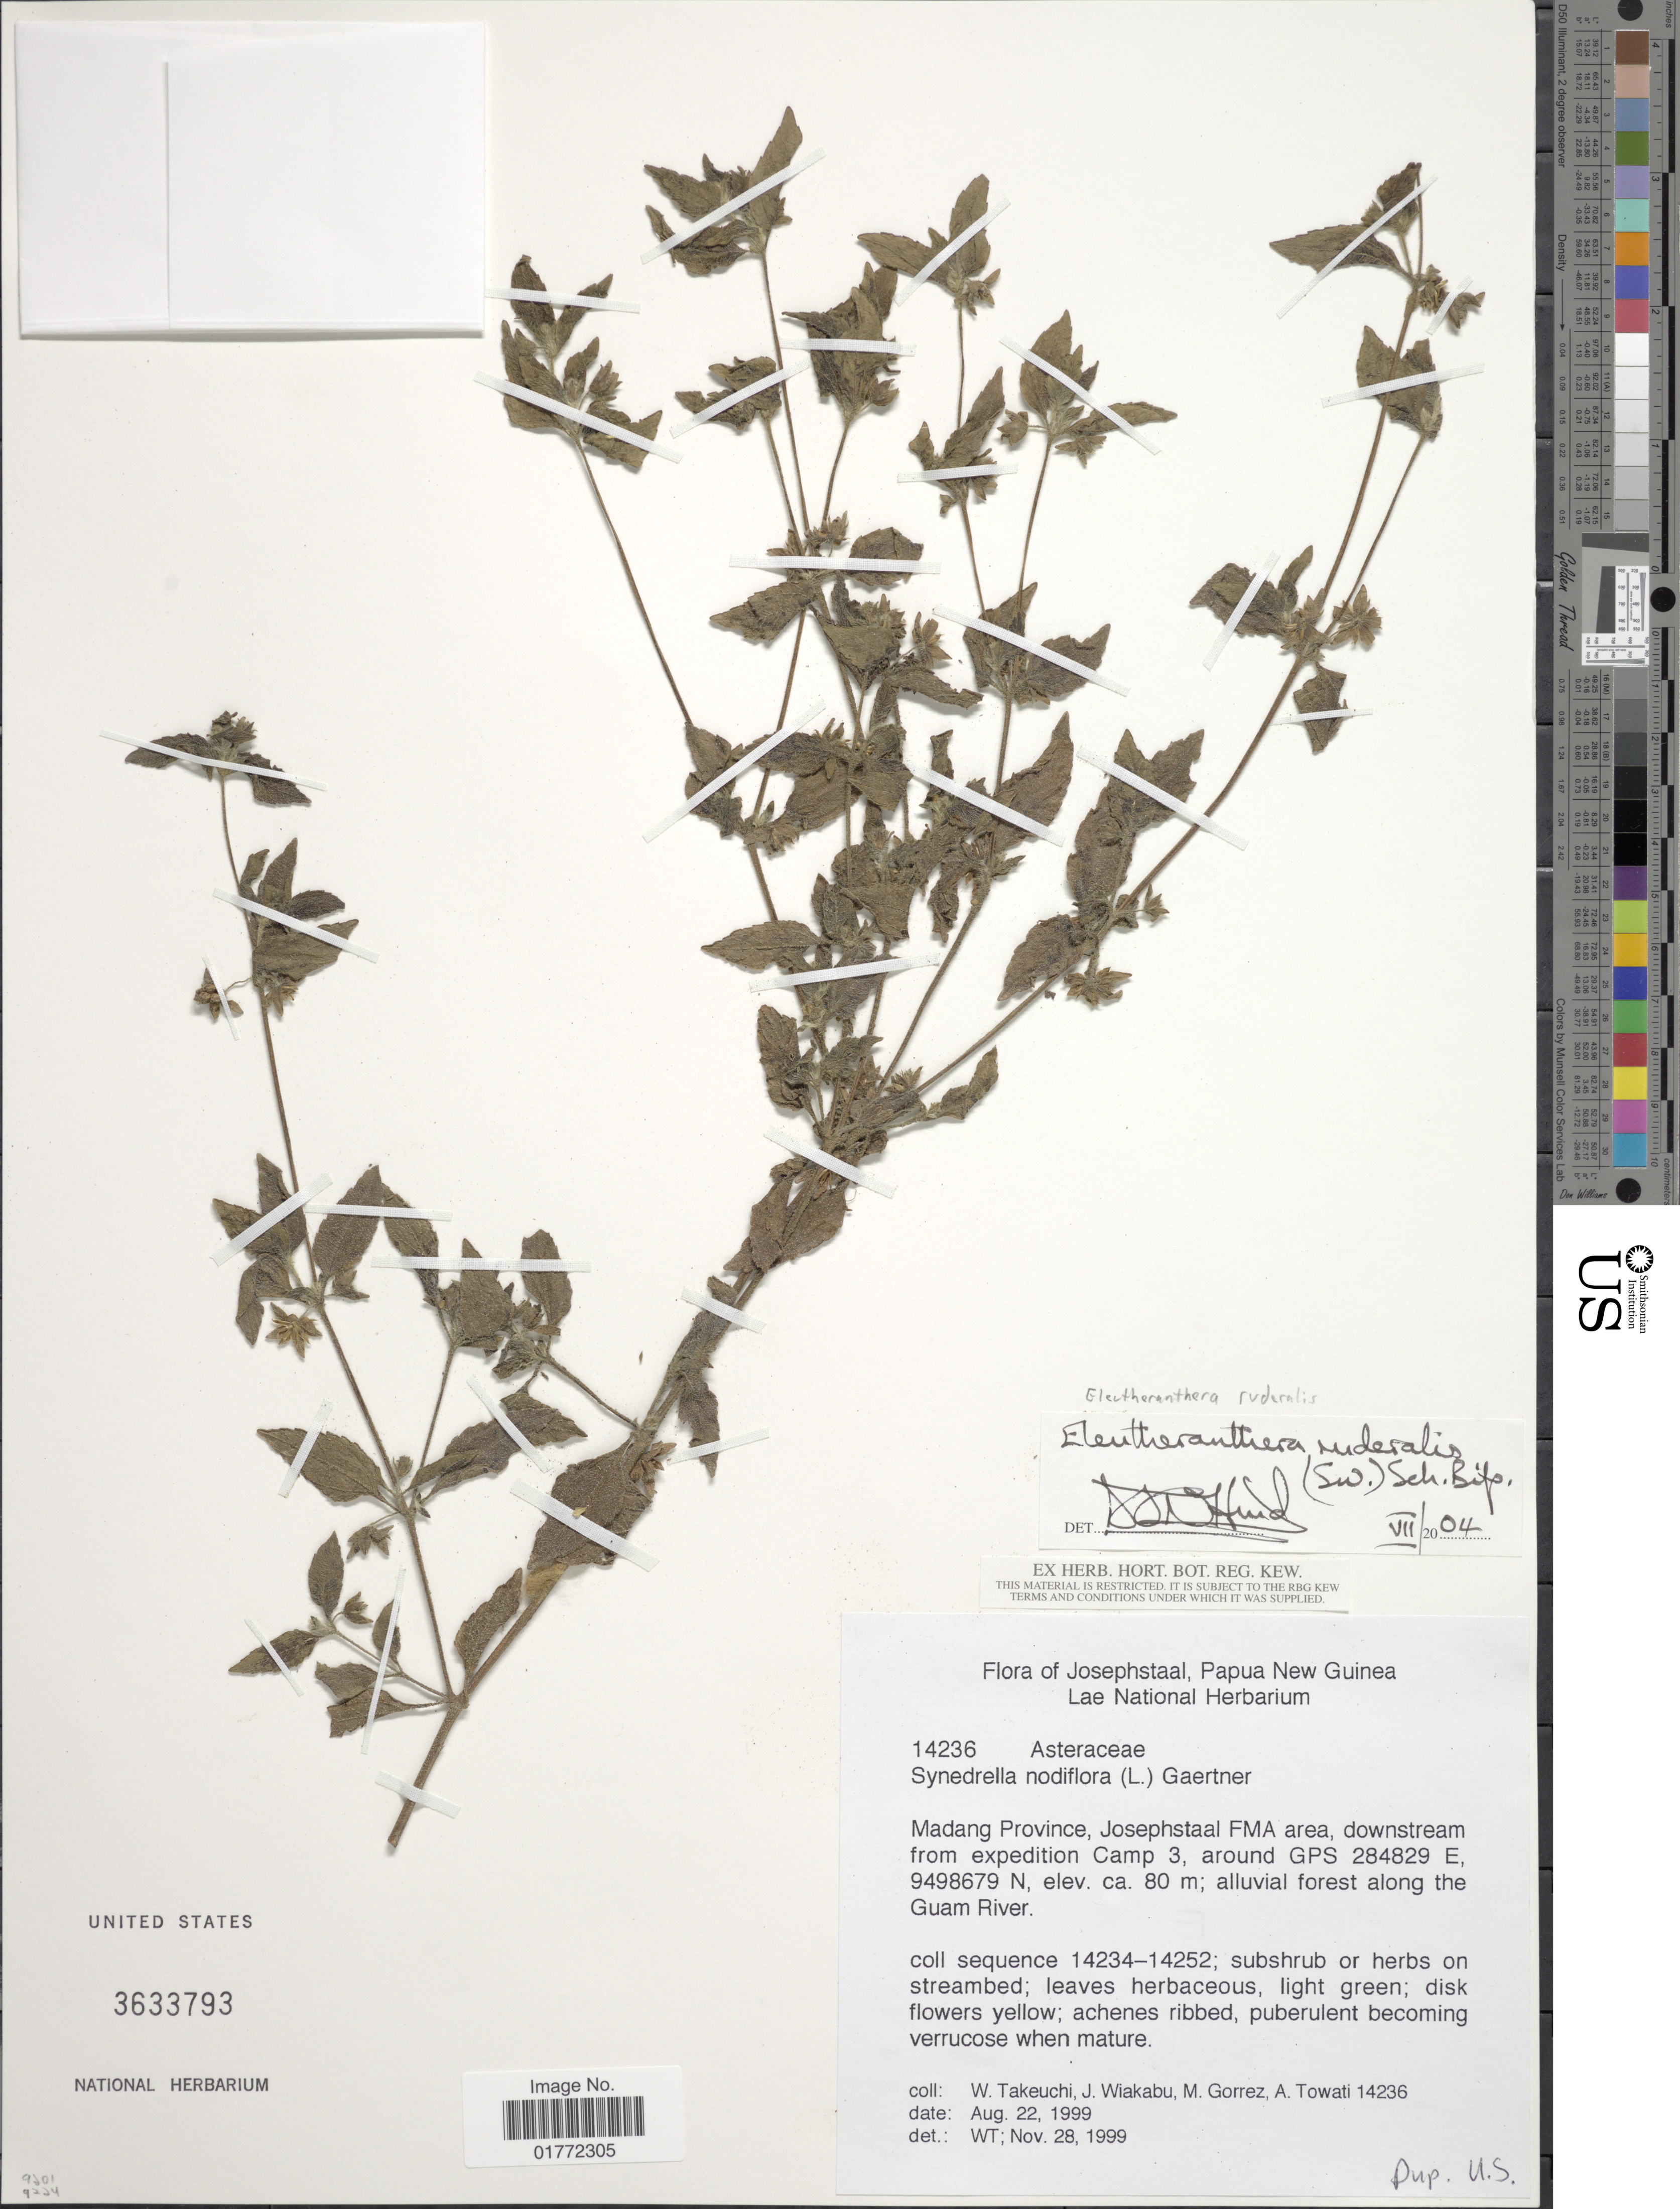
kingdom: Plantae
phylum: Tracheophyta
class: Magnoliopsida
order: Asterales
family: Asteraceae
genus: Eleutheranthera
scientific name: Eleutheranthera ruderalis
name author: (Sw.) Sch. Bip.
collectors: W. Takeuchi, J. Wiakabu, M. Gorrez & A. Towati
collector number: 14236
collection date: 1999-08-22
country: Papua New Guinea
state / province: Madang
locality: Josephstaal FMA area, downstream from expedition Camp 3, around GPS 284829 E, 9498679 N; alluvial forest along the Guam River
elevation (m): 80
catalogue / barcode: US 3633793